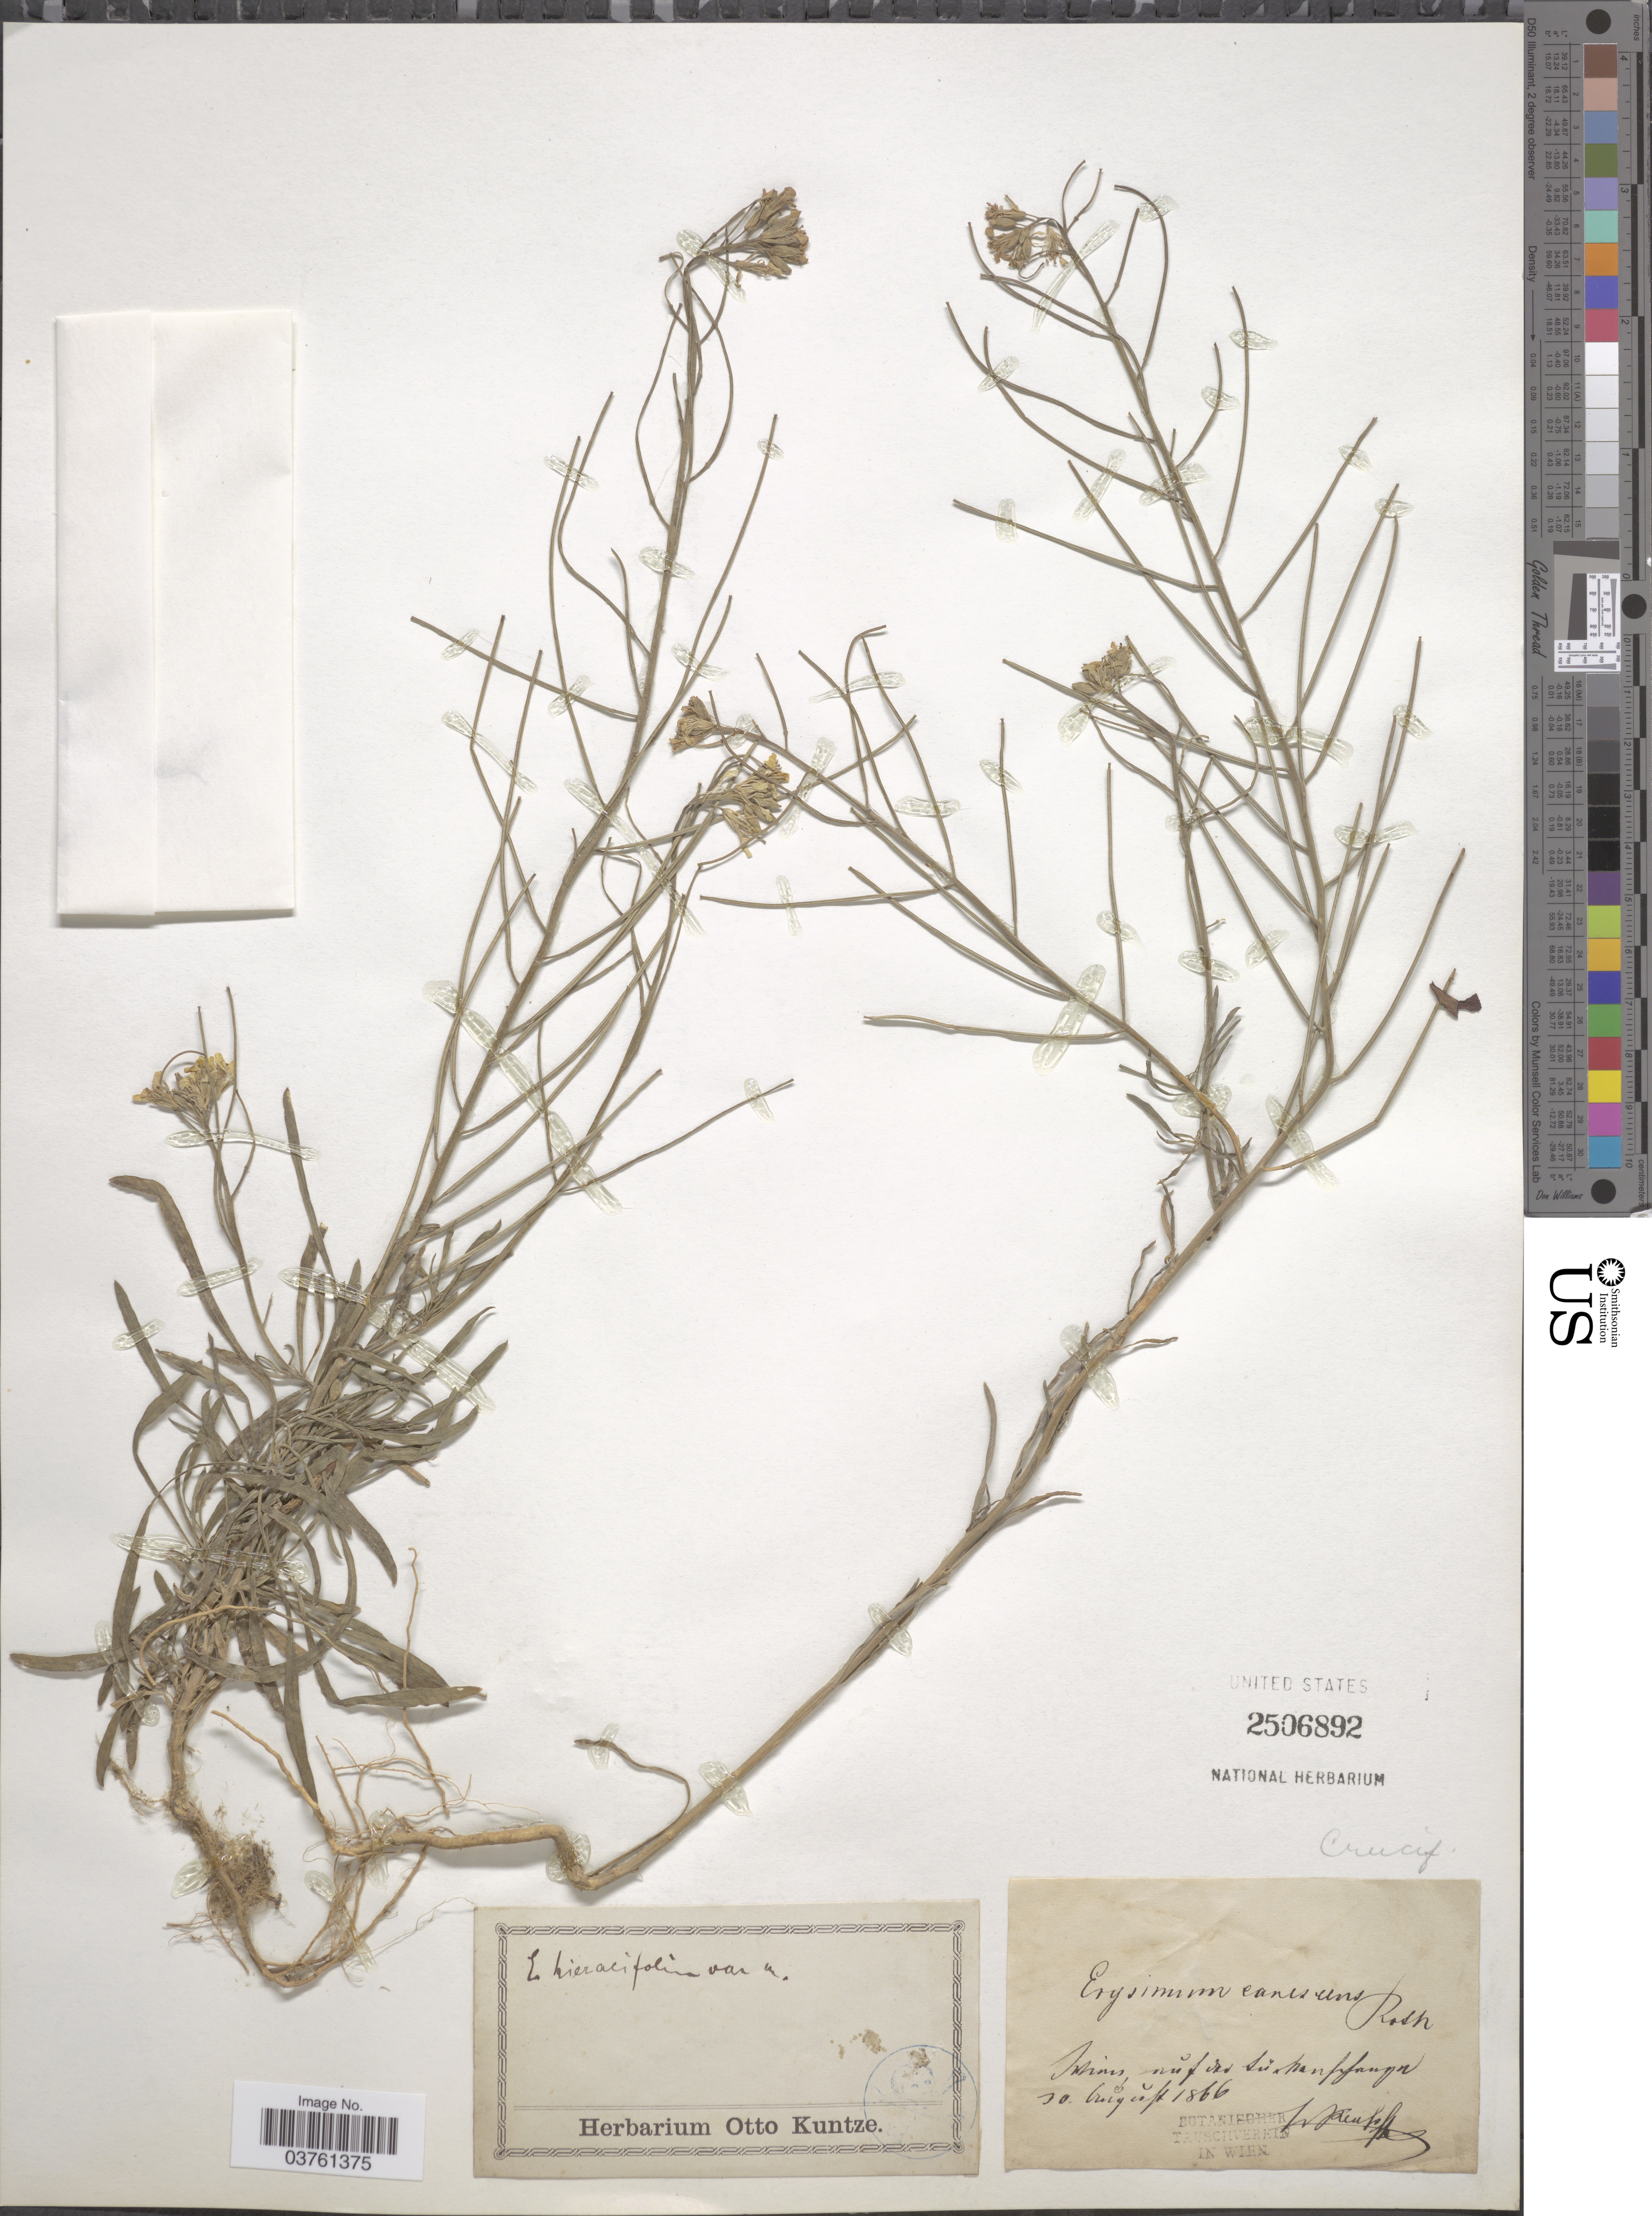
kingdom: Plantae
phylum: Tracheophyta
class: Magnoliopsida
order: Brassicales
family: Brassicaceae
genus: Erysimum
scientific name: Erysimum hieraciifolium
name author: L.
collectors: L. Reuss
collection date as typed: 30 X 1866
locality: Imims auf vad su hanffornga. [interpreted]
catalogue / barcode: US 2506892